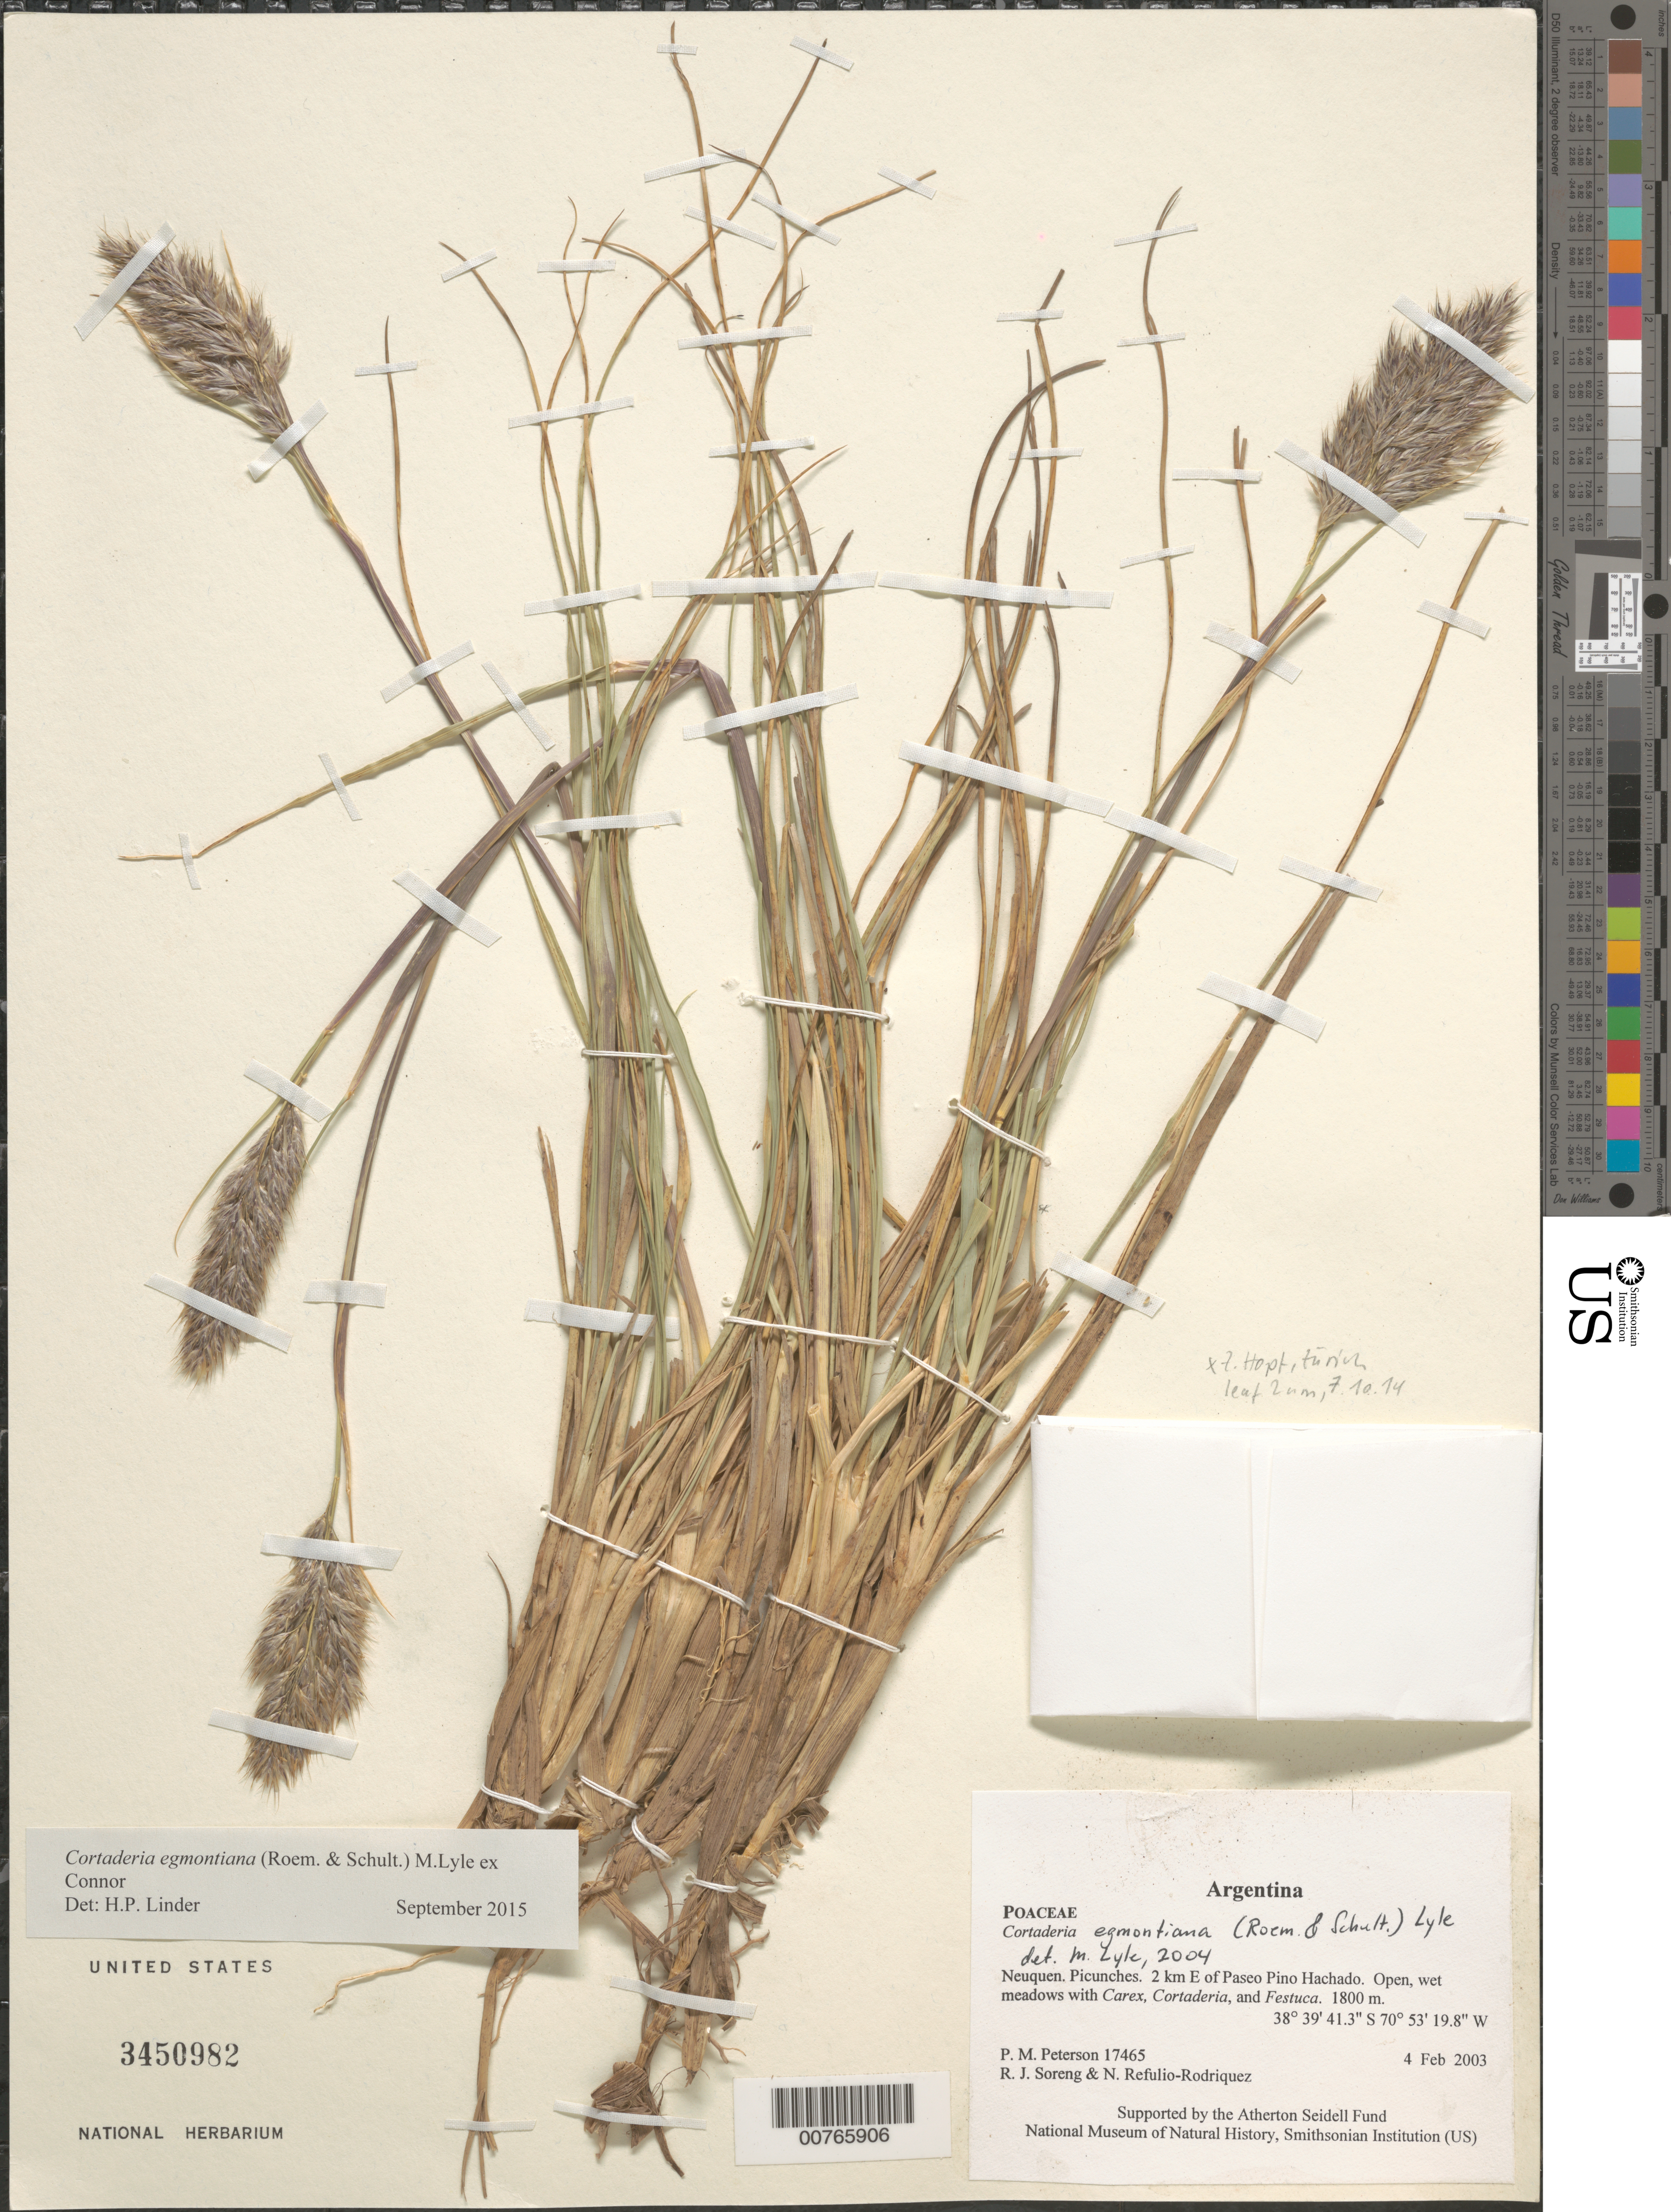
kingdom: Plantae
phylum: Tracheophyta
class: Liliopsida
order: Poales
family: Poaceae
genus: Cortaderia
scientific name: Cortaderia egmontiana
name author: (Roem. & Schult.) Lyle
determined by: Lyle, M.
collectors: P. M. Peterson, R. J. Soreng & N. Refulio-Rodríguez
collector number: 17465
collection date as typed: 04 Feb 2003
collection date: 2003-02-04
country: Argentina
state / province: Neuquen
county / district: Picunches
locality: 2 km E of Paseo Pino Hachado. Open, wet meadows with Carex, Cortaderia, and Festuca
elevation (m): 1800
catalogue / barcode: US 3450982